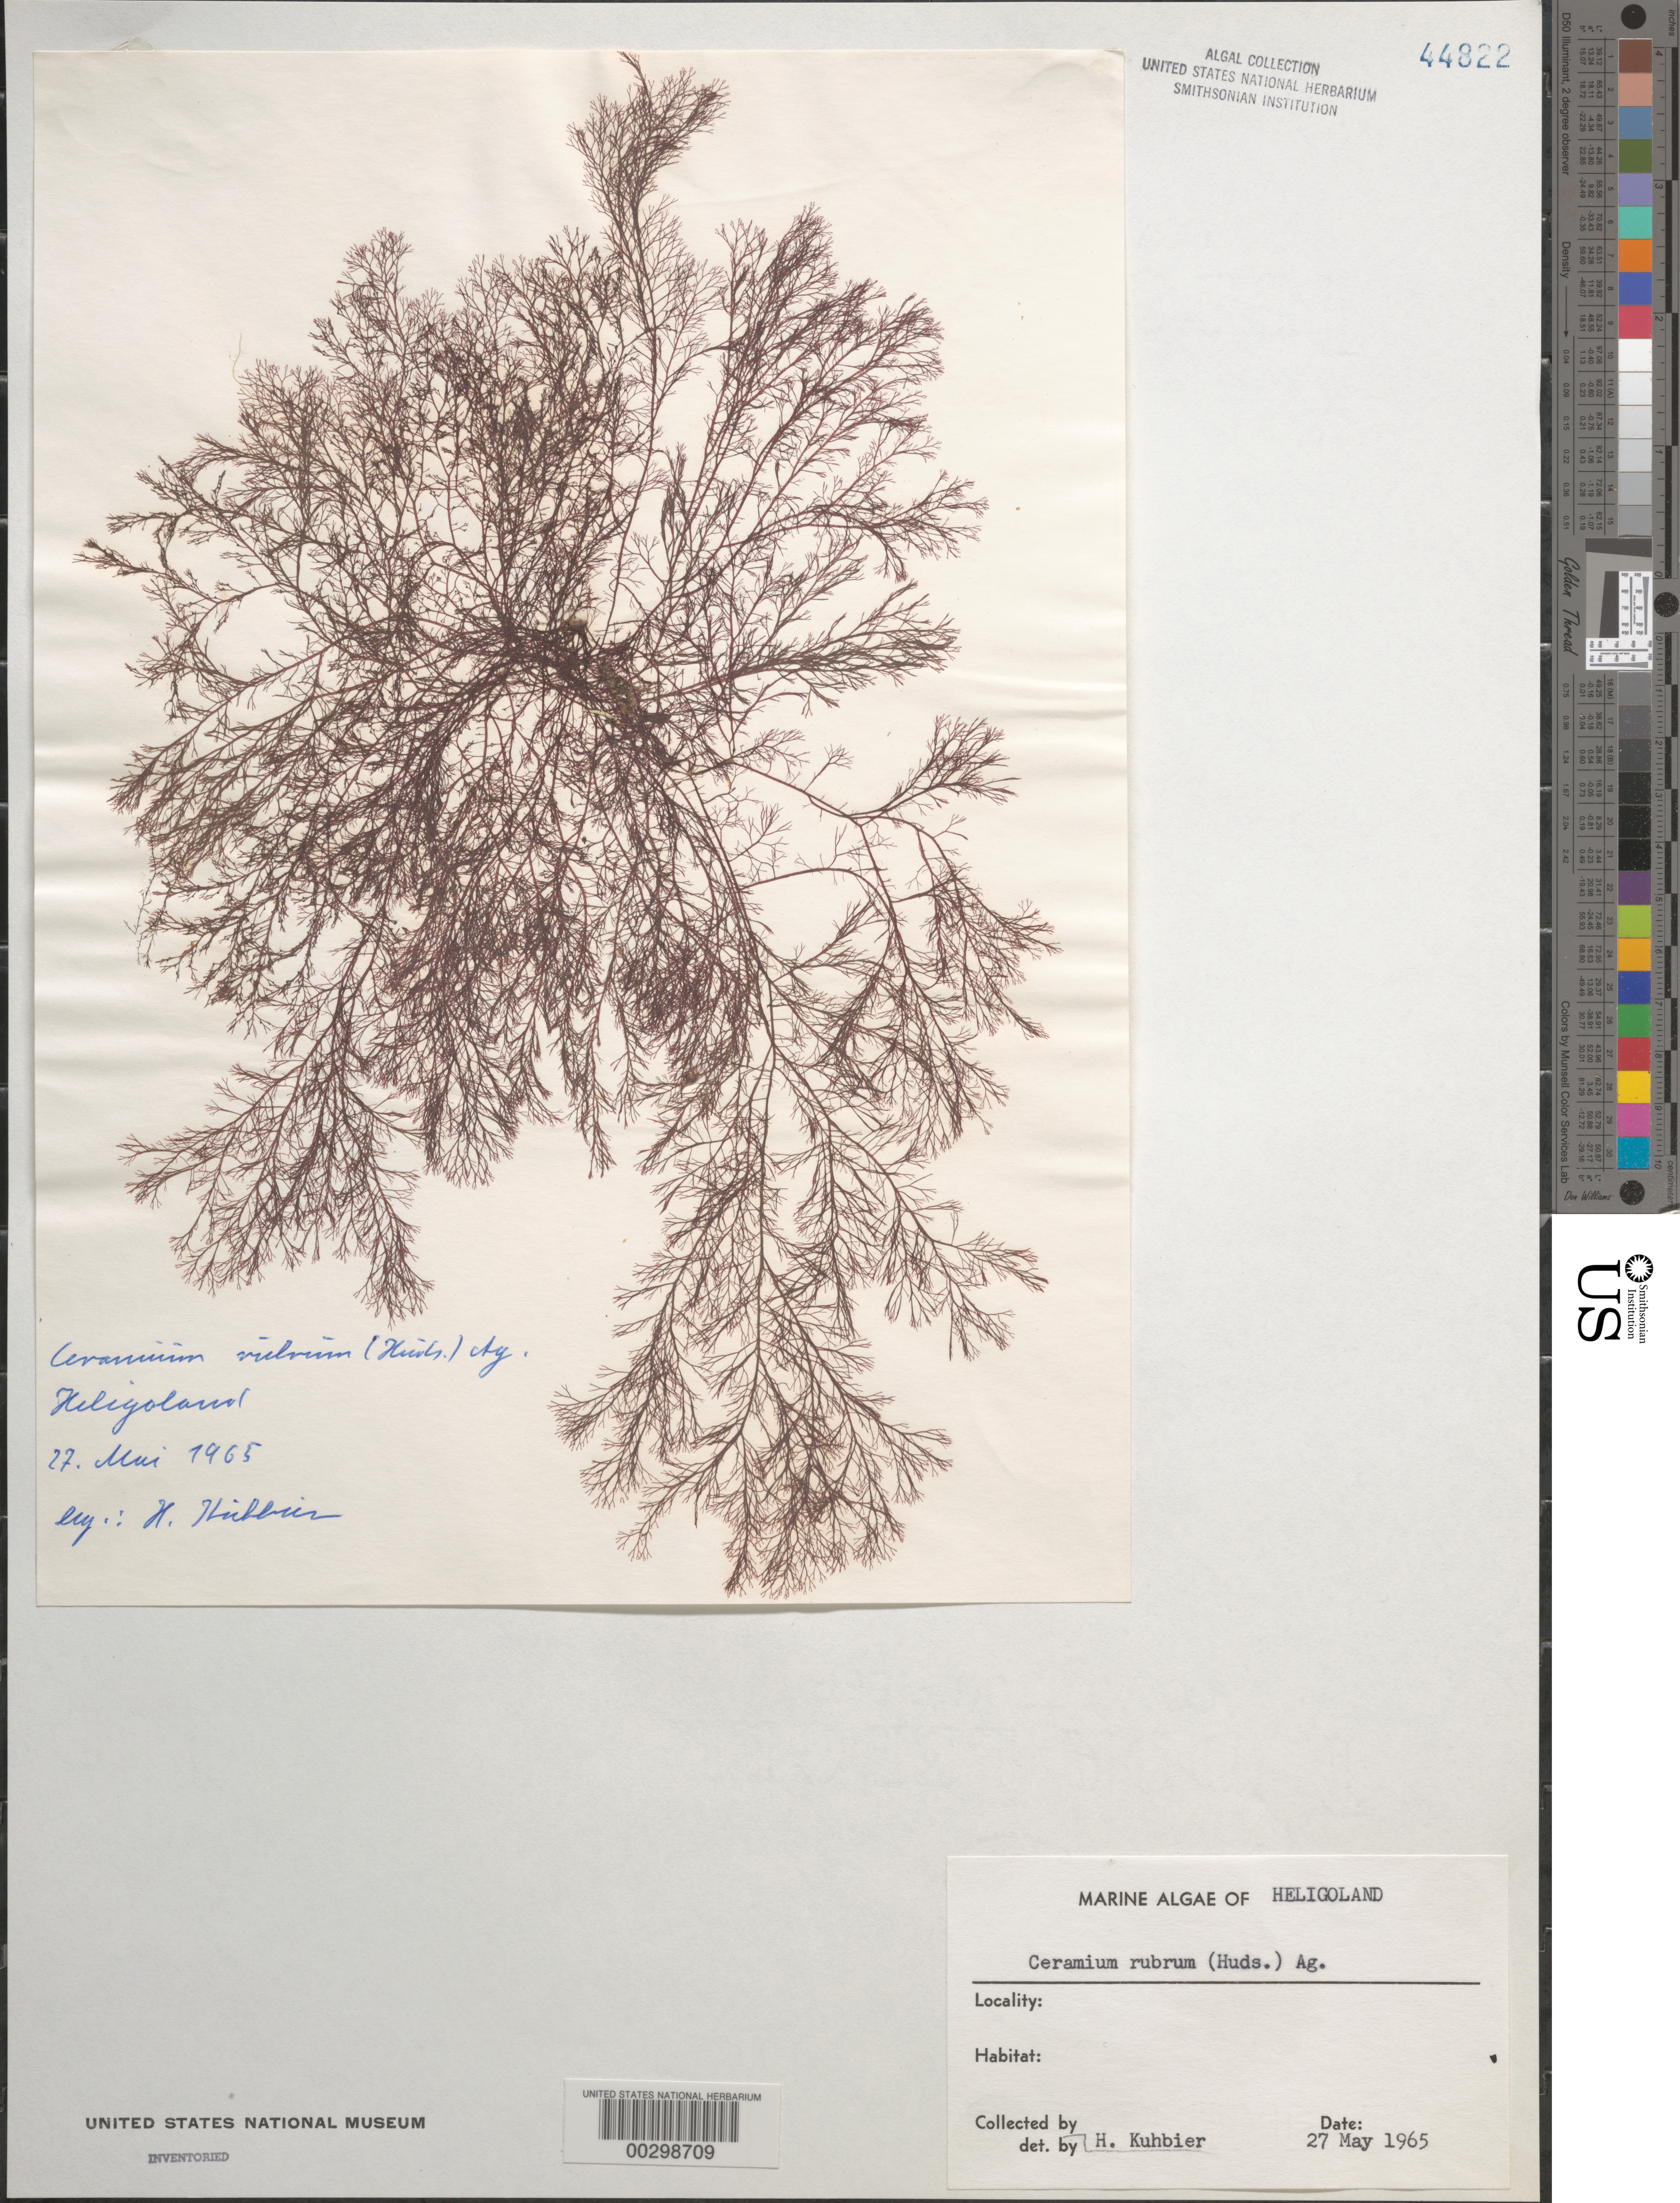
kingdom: Plantae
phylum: Rhodophyta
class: Florideophyceae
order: Ceramiales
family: Ceramiaceae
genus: Ceramium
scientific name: Ceramium rubrum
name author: C. Agardh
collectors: H. Kuhbier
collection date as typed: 27 May 1965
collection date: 1965-05-27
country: Germany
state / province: Schleswig-Holstein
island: Helgoland (Heligoland)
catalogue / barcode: US 44822